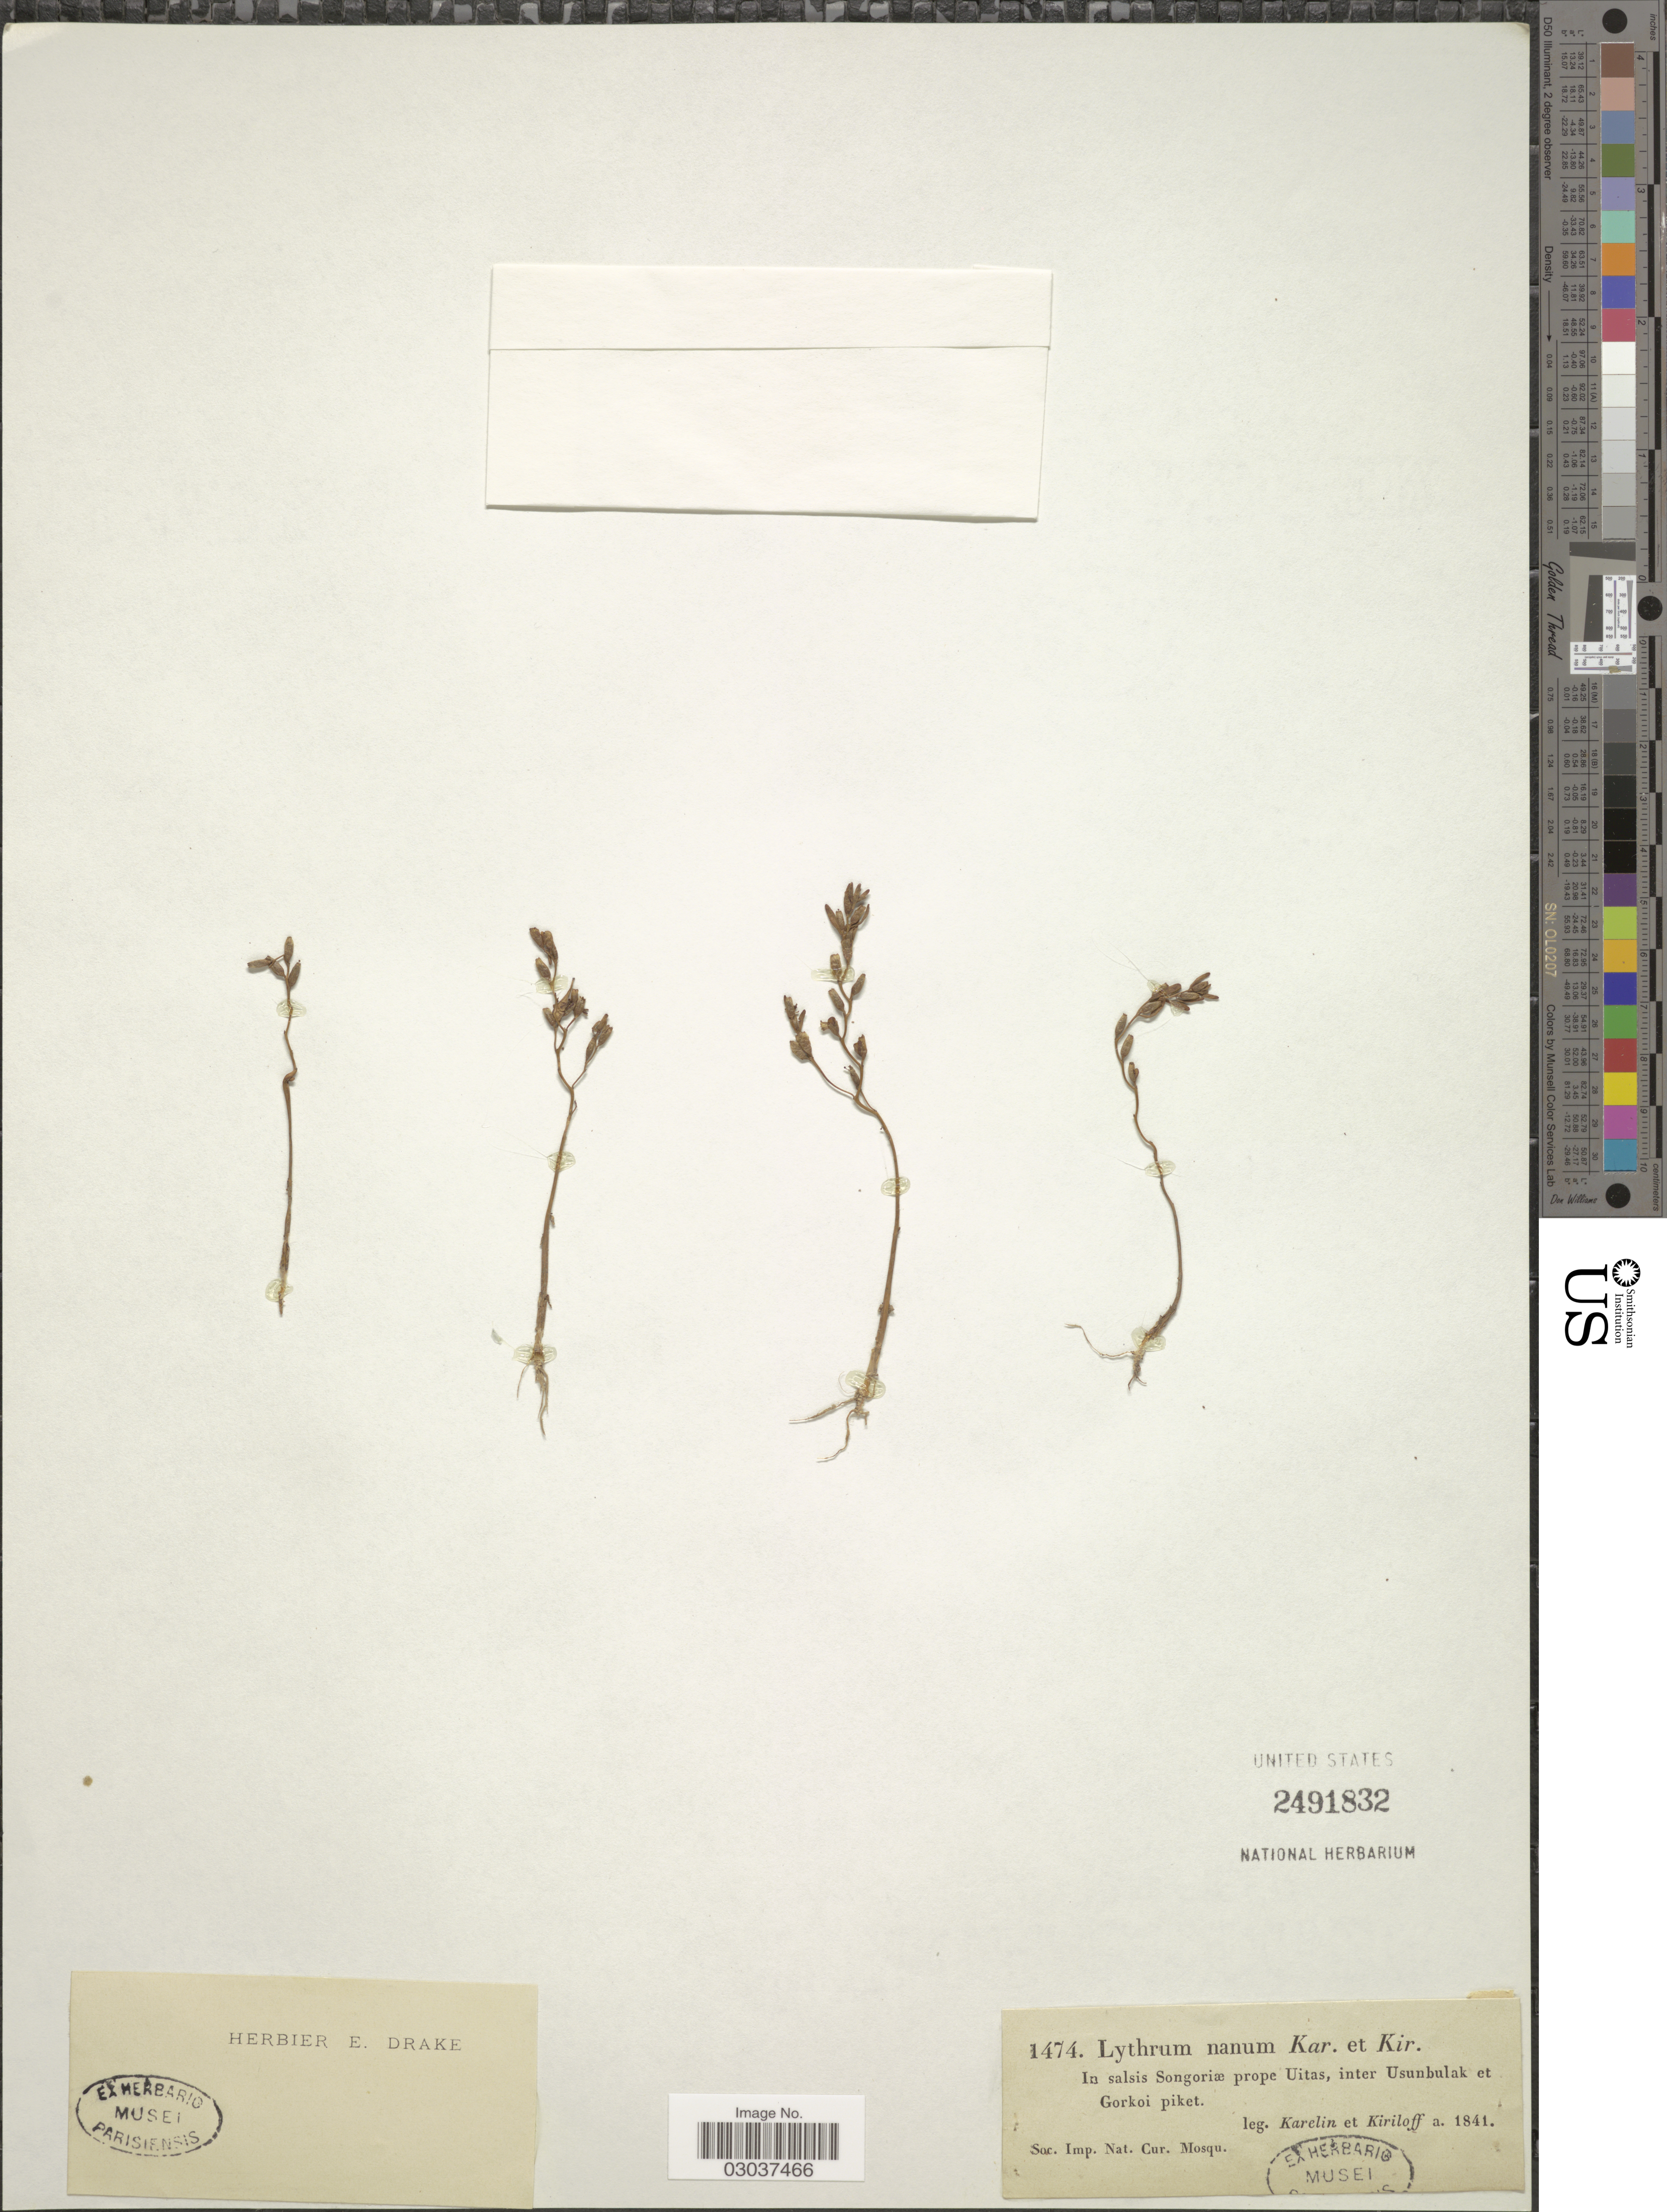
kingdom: Plantae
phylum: Tracheophyta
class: Magnoliopsida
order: Myrtales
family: Lythraceae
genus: Lythrum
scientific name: Lythrum nanum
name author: Kar.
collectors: Karelin & Kiriloff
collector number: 1474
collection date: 1841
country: Kyrgyzstan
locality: In salsis Songoriæ prope Uitas, inter Usunbulak et Gorkoi piket.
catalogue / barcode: US 2491832